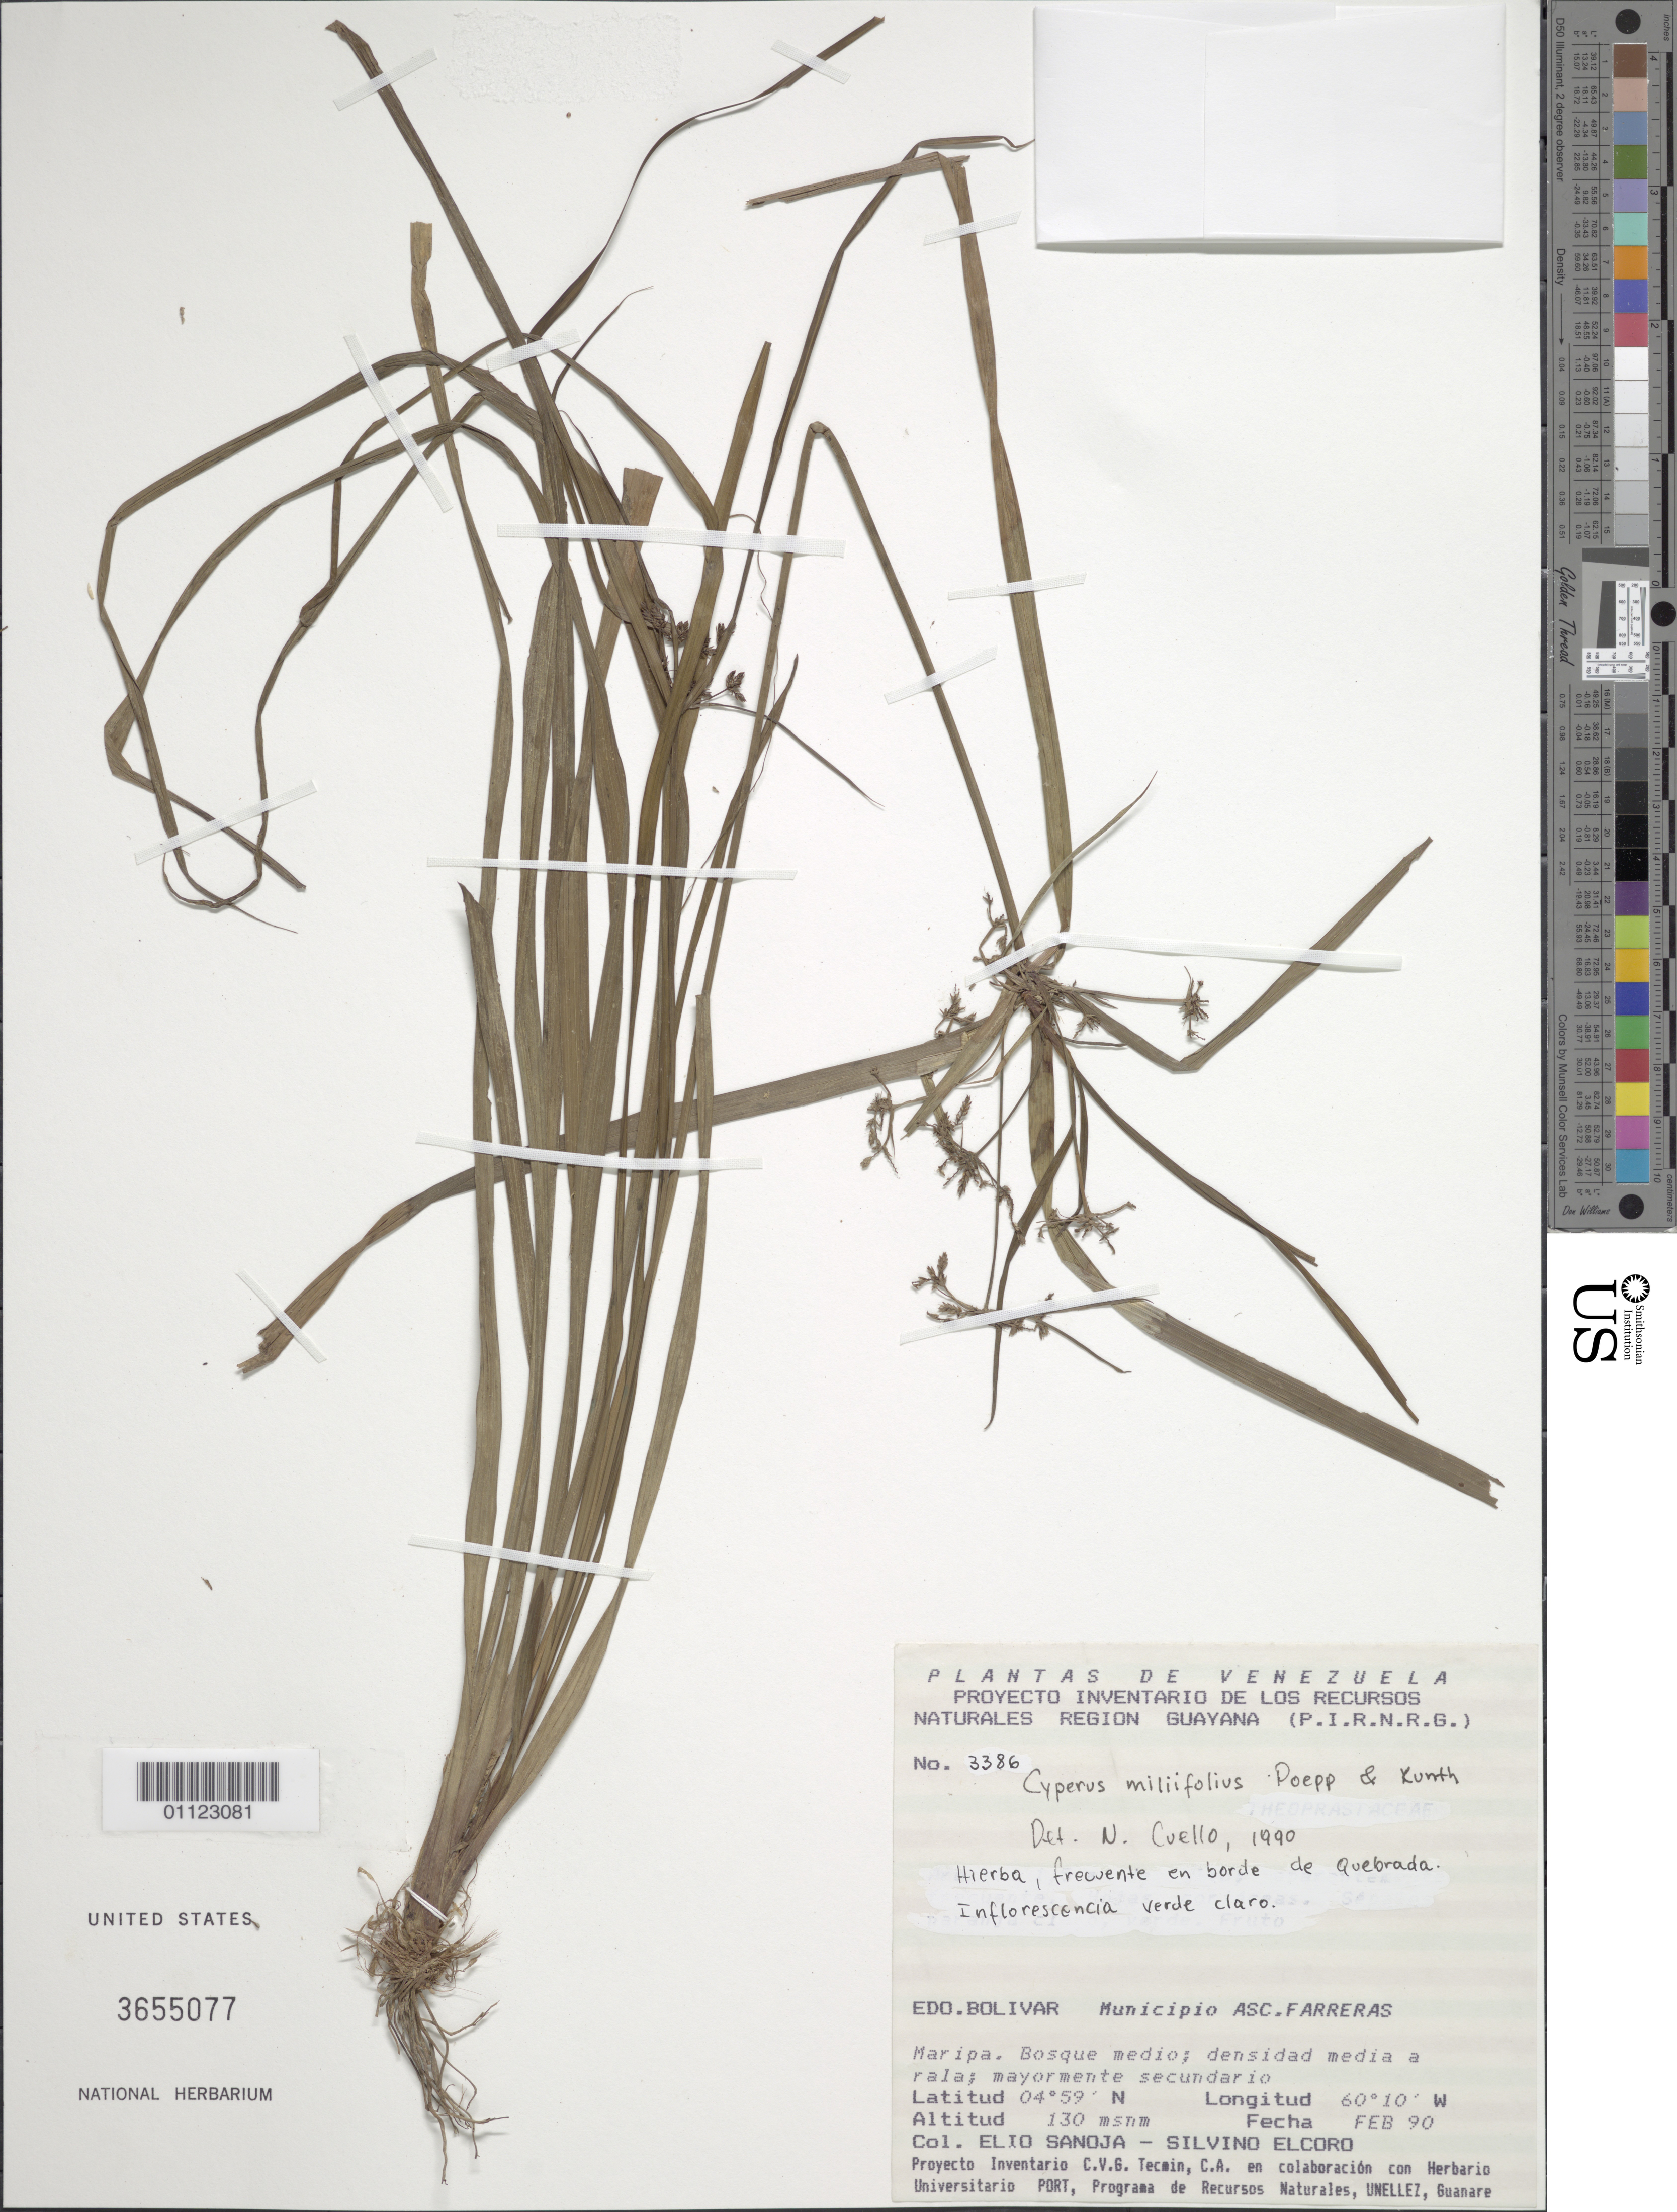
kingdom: Plantae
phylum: Tracheophyta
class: Liliopsida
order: Poales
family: Cyperaceae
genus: Cyperus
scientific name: Cyperus lacustris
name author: Schrad. ex Nees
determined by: Tucker, G. C.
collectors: E. Sanoja-Angel & S. Elcoro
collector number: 3386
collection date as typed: FEB 90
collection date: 1990-02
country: Venezuela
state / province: Bolívar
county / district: Sucre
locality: Maripa-Ariapo, Ascención Farreras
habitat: Bosque medio; densidad media a rala; mayormente secundario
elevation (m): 130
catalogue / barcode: US 3655077